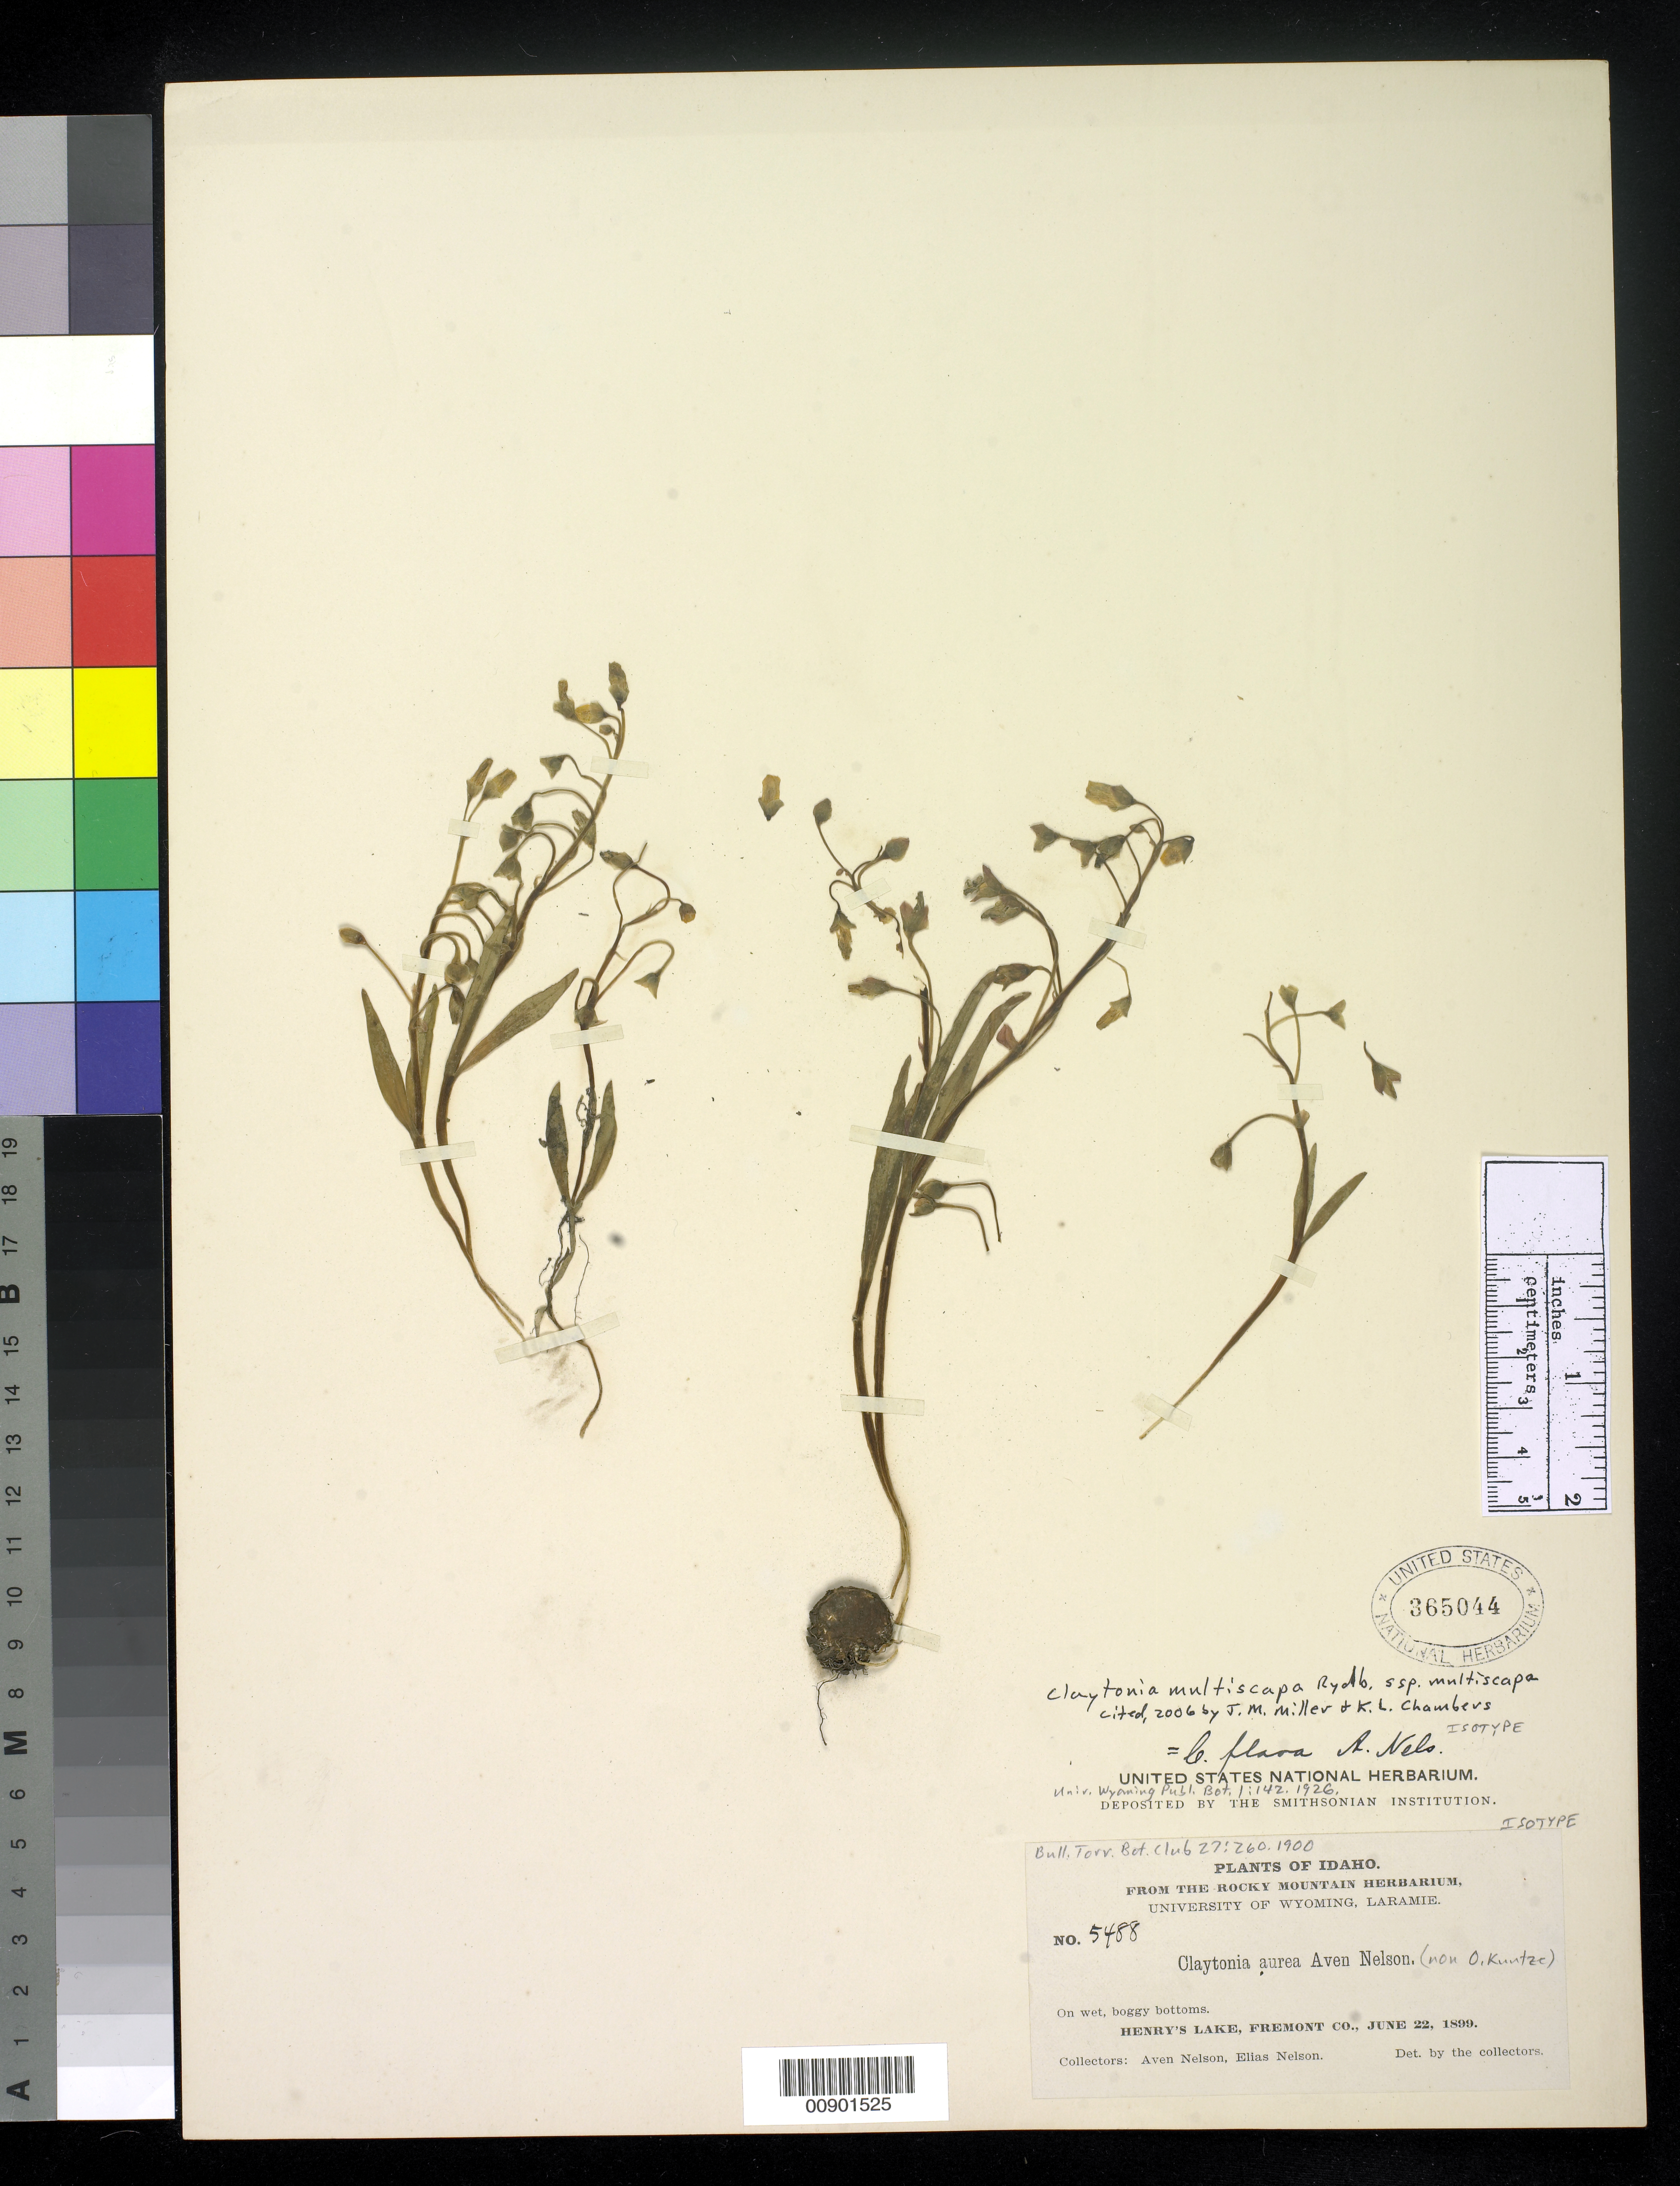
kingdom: Plantae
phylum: Tracheophyta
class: Magnoliopsida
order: Caryophyllales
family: Montiaceae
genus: Claytonia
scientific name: Claytonia aurea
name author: A. Nelson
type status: Isotype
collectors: A. Nelson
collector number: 5488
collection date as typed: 22 Jun 1899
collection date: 1899-06-22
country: United States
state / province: Idaho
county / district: Fremont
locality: Henry's Lake, Fremont Co.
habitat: On wet, boggy bottoms.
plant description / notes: Nom. illeg., non Claytonia aurea Kuntze. Cited 2006 by J.M. Miller & K.L. Chambers.; Also an isotype of Claytonia flava A. Nelson, nom. nov.; Nom. nov. for Claytonia aurea A. Nelson, non Kuntze. Cited 2006 by J.M. Miller & K.L. Chambers.; Also an isotype of Claytonia aurea A. Nelson, nom. illeg. (non Kuntze).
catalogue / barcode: US 365044